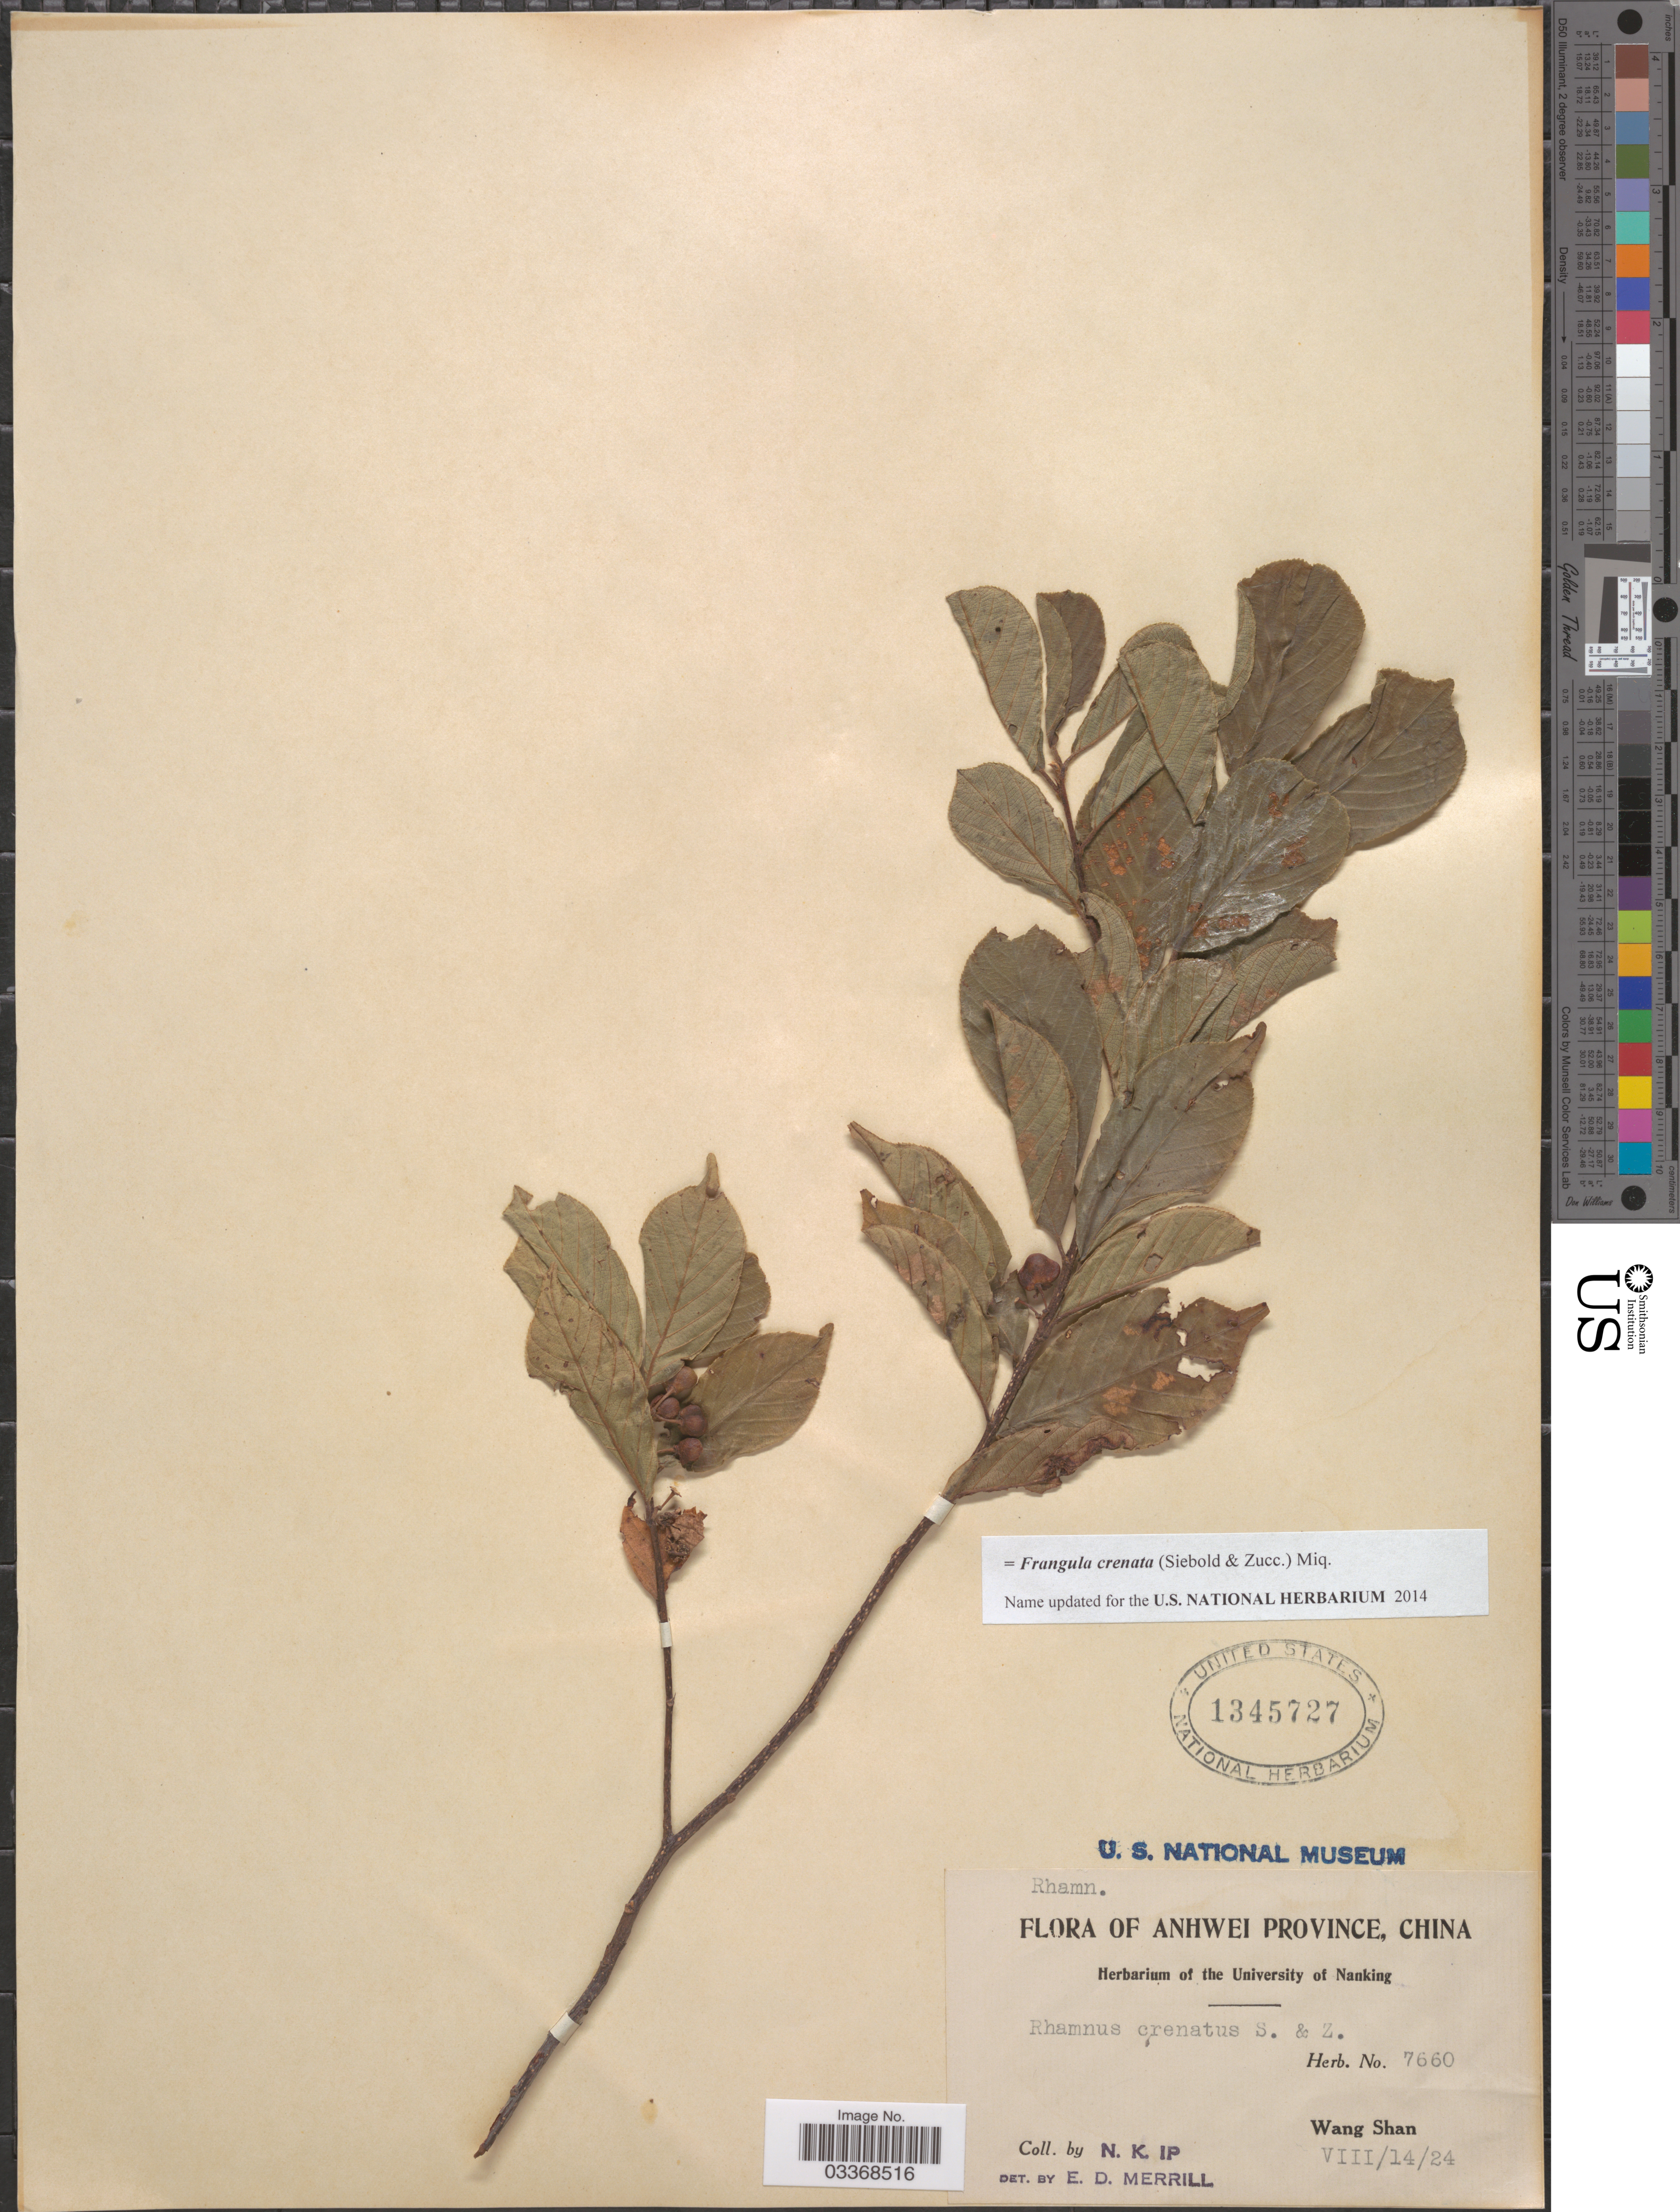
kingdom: Plantae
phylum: Tracheophyta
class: Magnoliopsida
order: Rosales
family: Rhamnaceae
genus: Frangula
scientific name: Frangula crenata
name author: (Siebold & Zucc.) Miq.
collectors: N. Ip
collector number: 7660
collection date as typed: Transcribed d/m/y: 14/8/24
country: China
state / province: Anhui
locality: Anhwei Province. Wang Shan.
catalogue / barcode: US 1345727